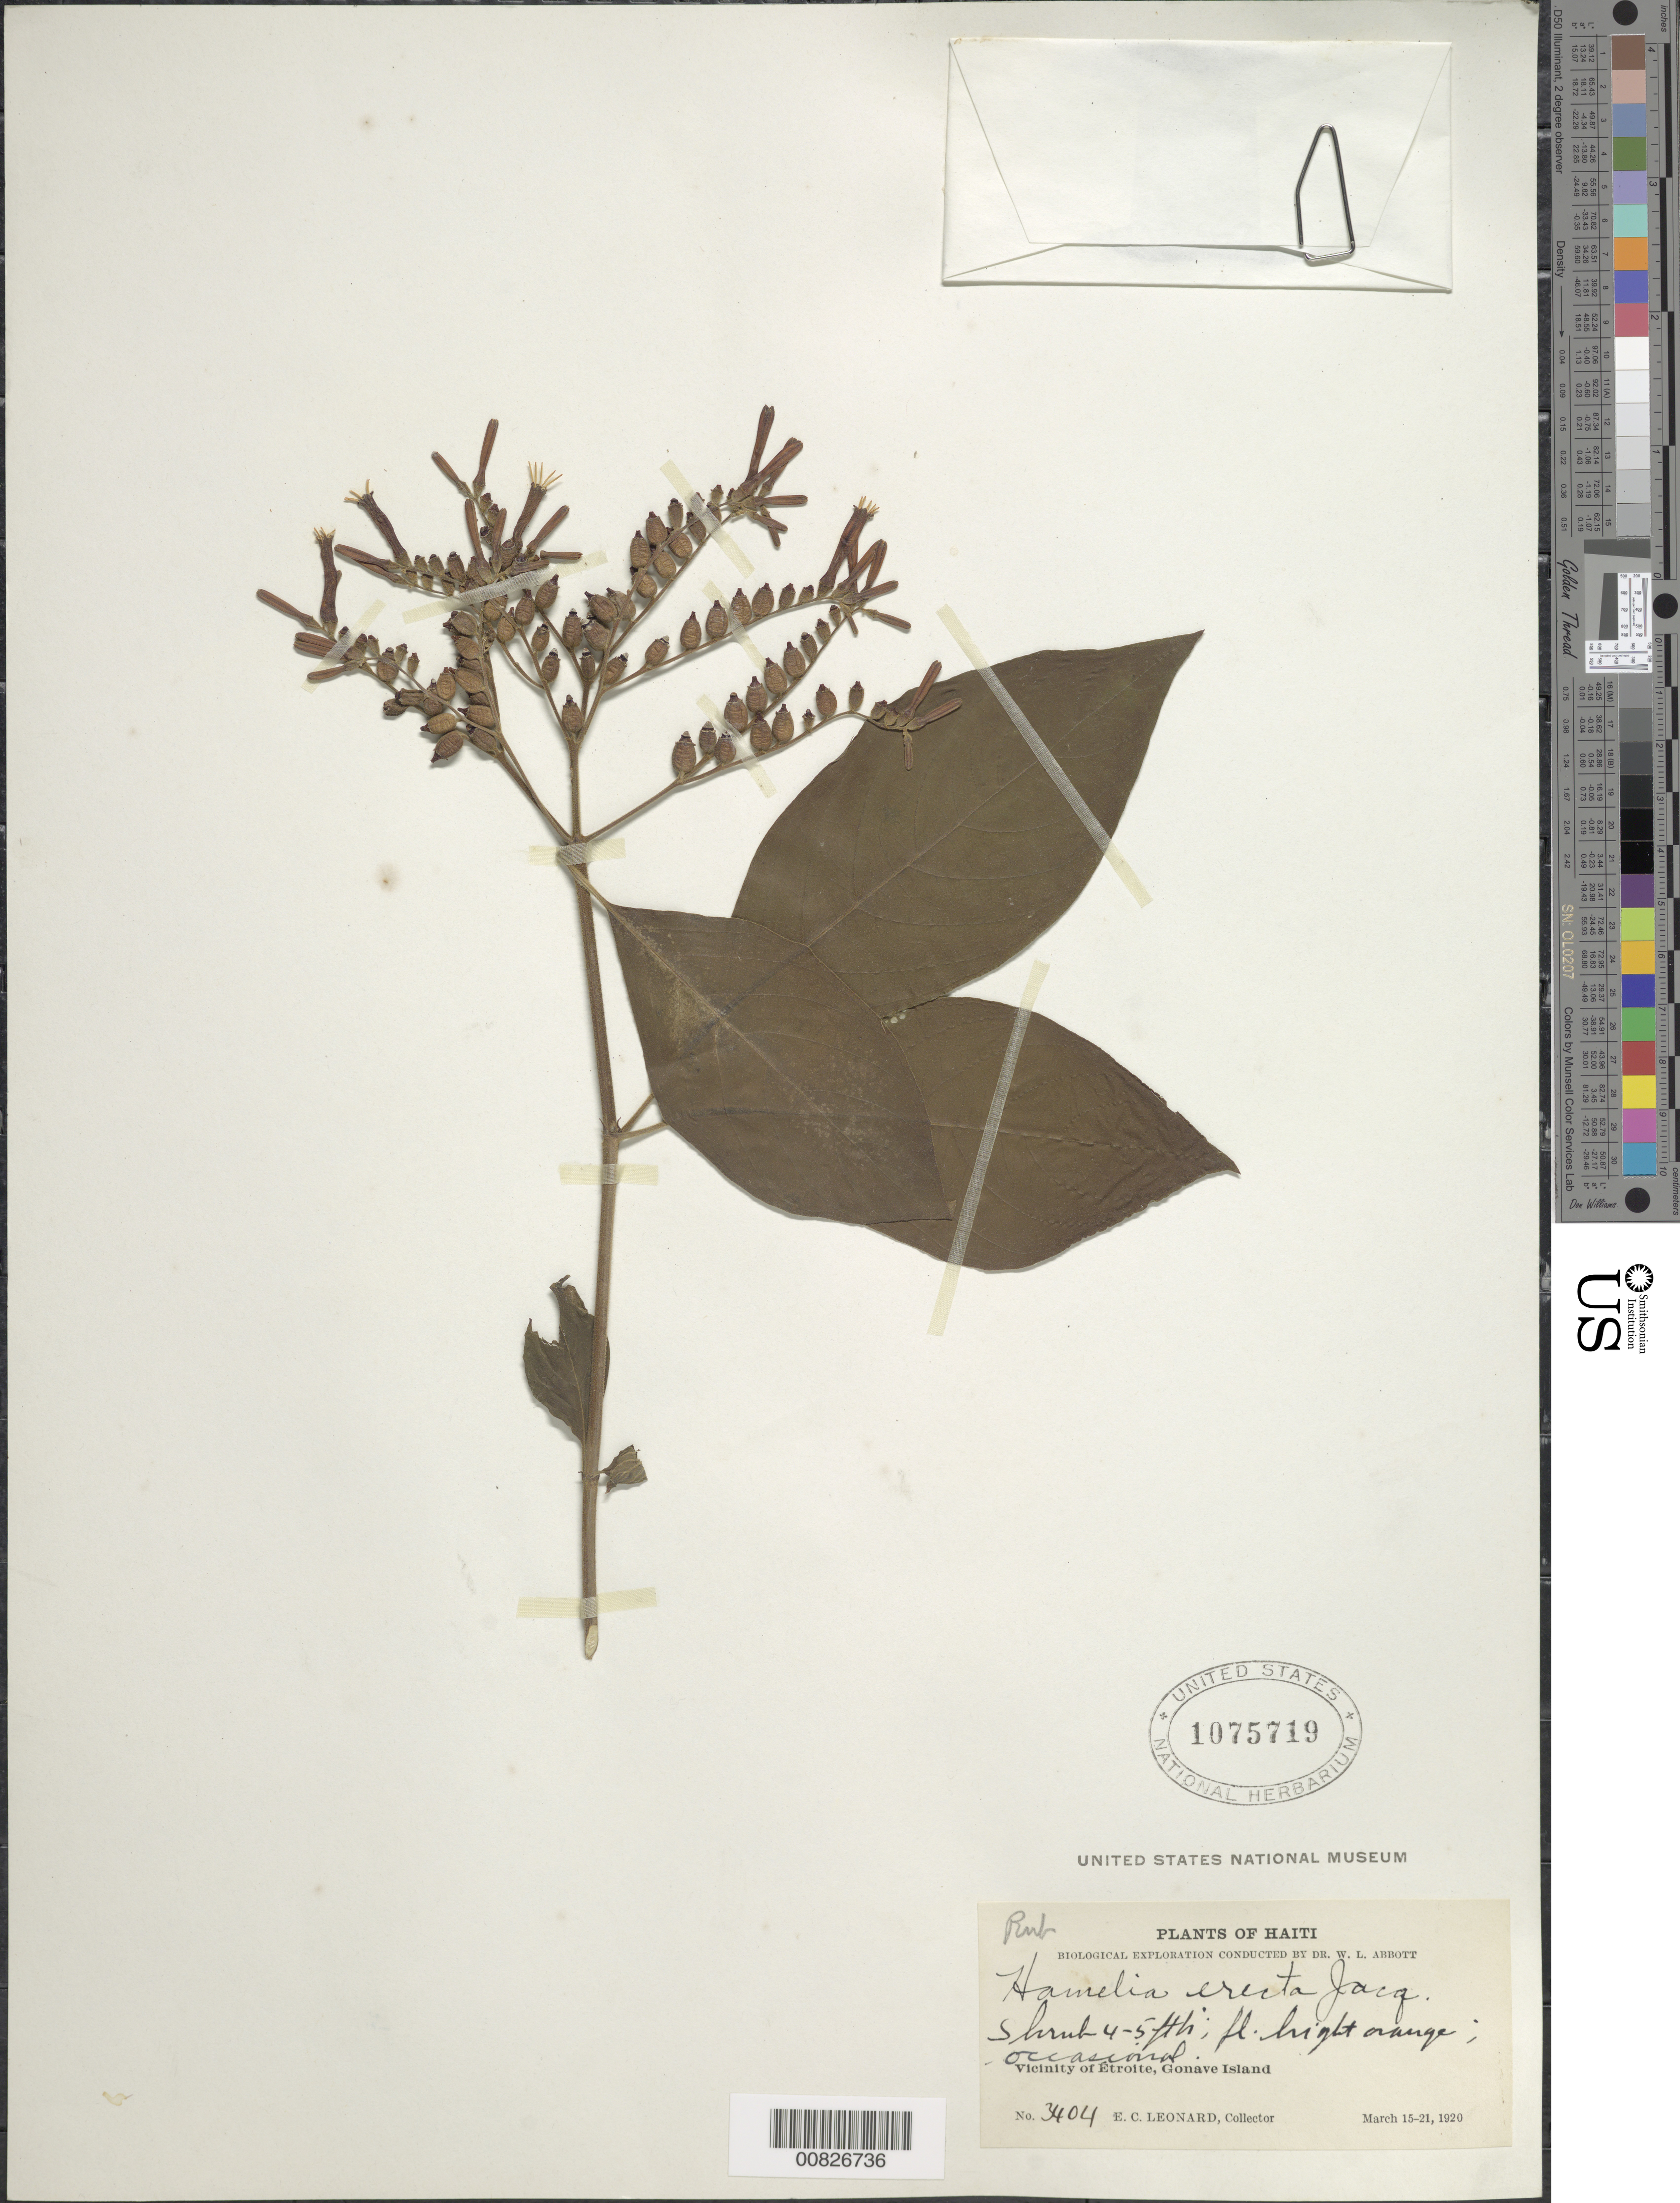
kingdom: Plantae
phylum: Tracheophyta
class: Magnoliopsida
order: Gentianales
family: Rubiaceae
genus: Hamelia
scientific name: Hamelia patens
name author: Jacq.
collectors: E. C. Leonard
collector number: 3404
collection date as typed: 15 Mar 1920 to 21 Mar 1920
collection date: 1920-03-15/1920-03-21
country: Haiti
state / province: Ouest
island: Île de la Gonâve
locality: Vicinity of Étroite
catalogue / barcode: US 1075719